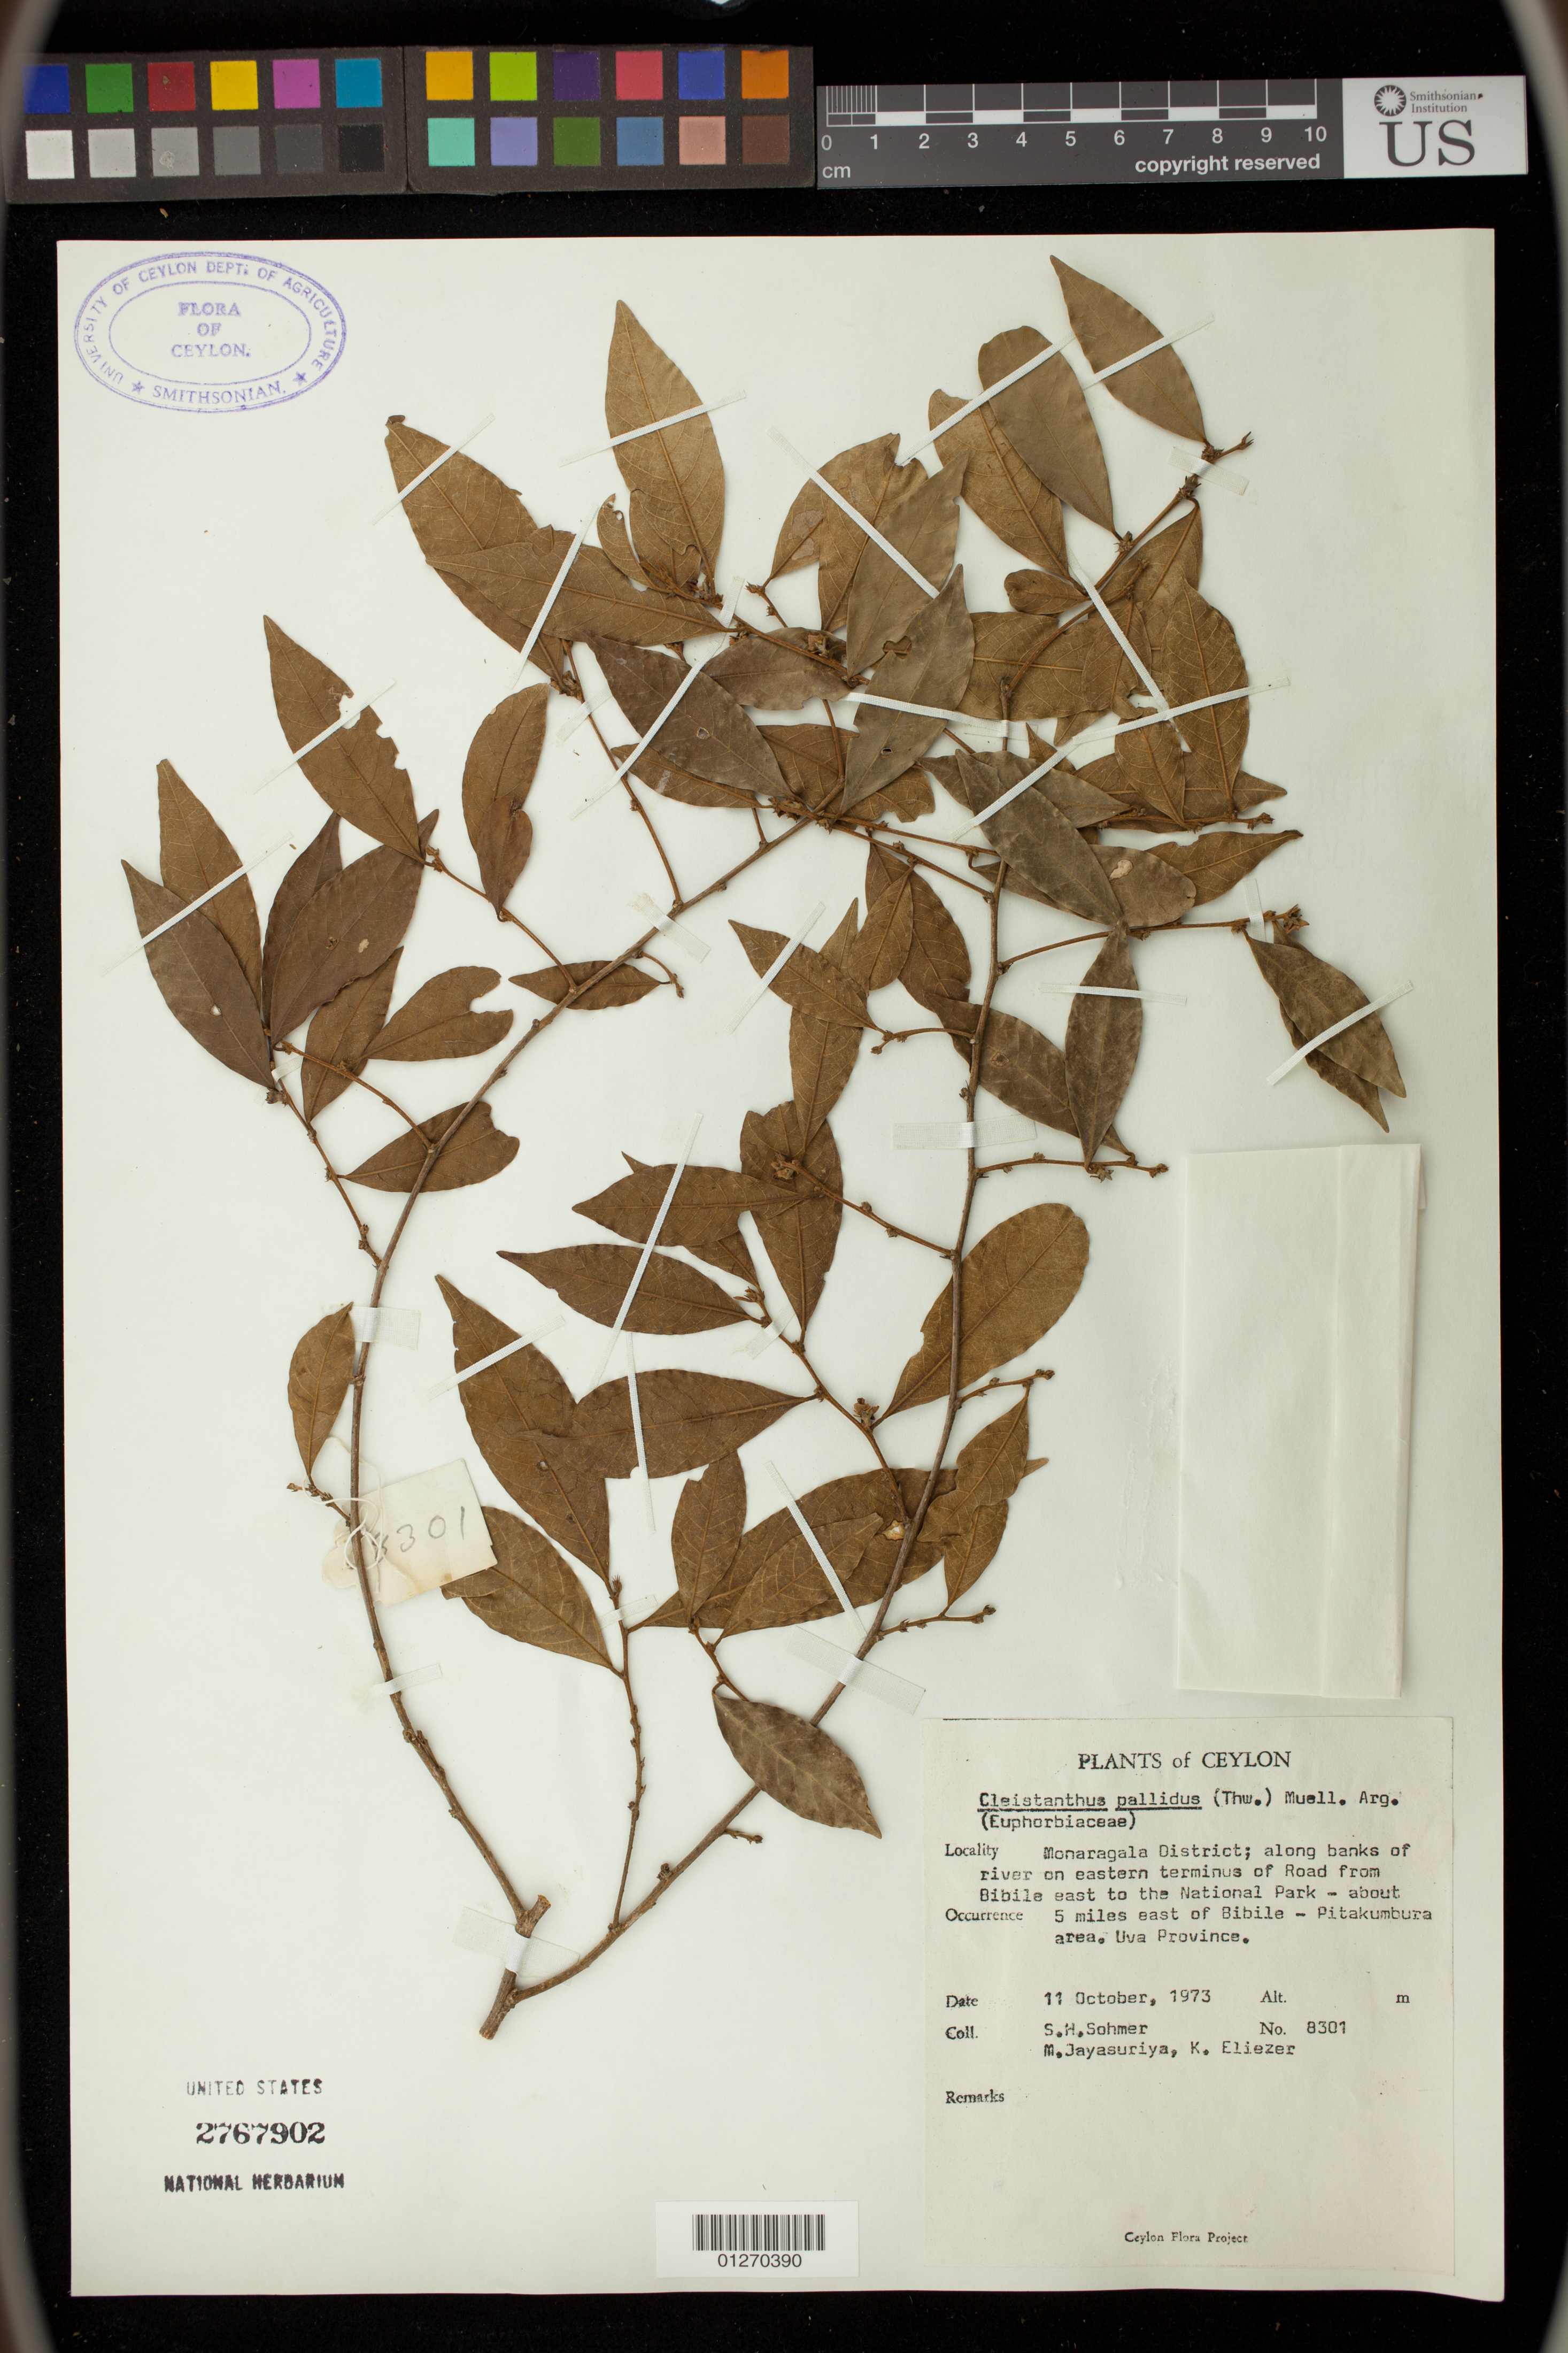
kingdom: Plantae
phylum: Tracheophyta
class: Magnoliopsida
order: Malpighiales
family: Phyllanthaceae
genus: Cleistanthus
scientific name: Cleistanthus pallidus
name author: (Thwaites) Müll. Arg.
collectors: S. H. Sohmer, M. Jayasuriya & K. Eliezer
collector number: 8301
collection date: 1973-10-11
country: Sri Lanka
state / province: Uva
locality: Monaragala District; along banks of river on eastern terminus of Road from Bibile east to the National Park - about 5 miles east of Bilile - Pitakumbura area.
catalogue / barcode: US 2767902